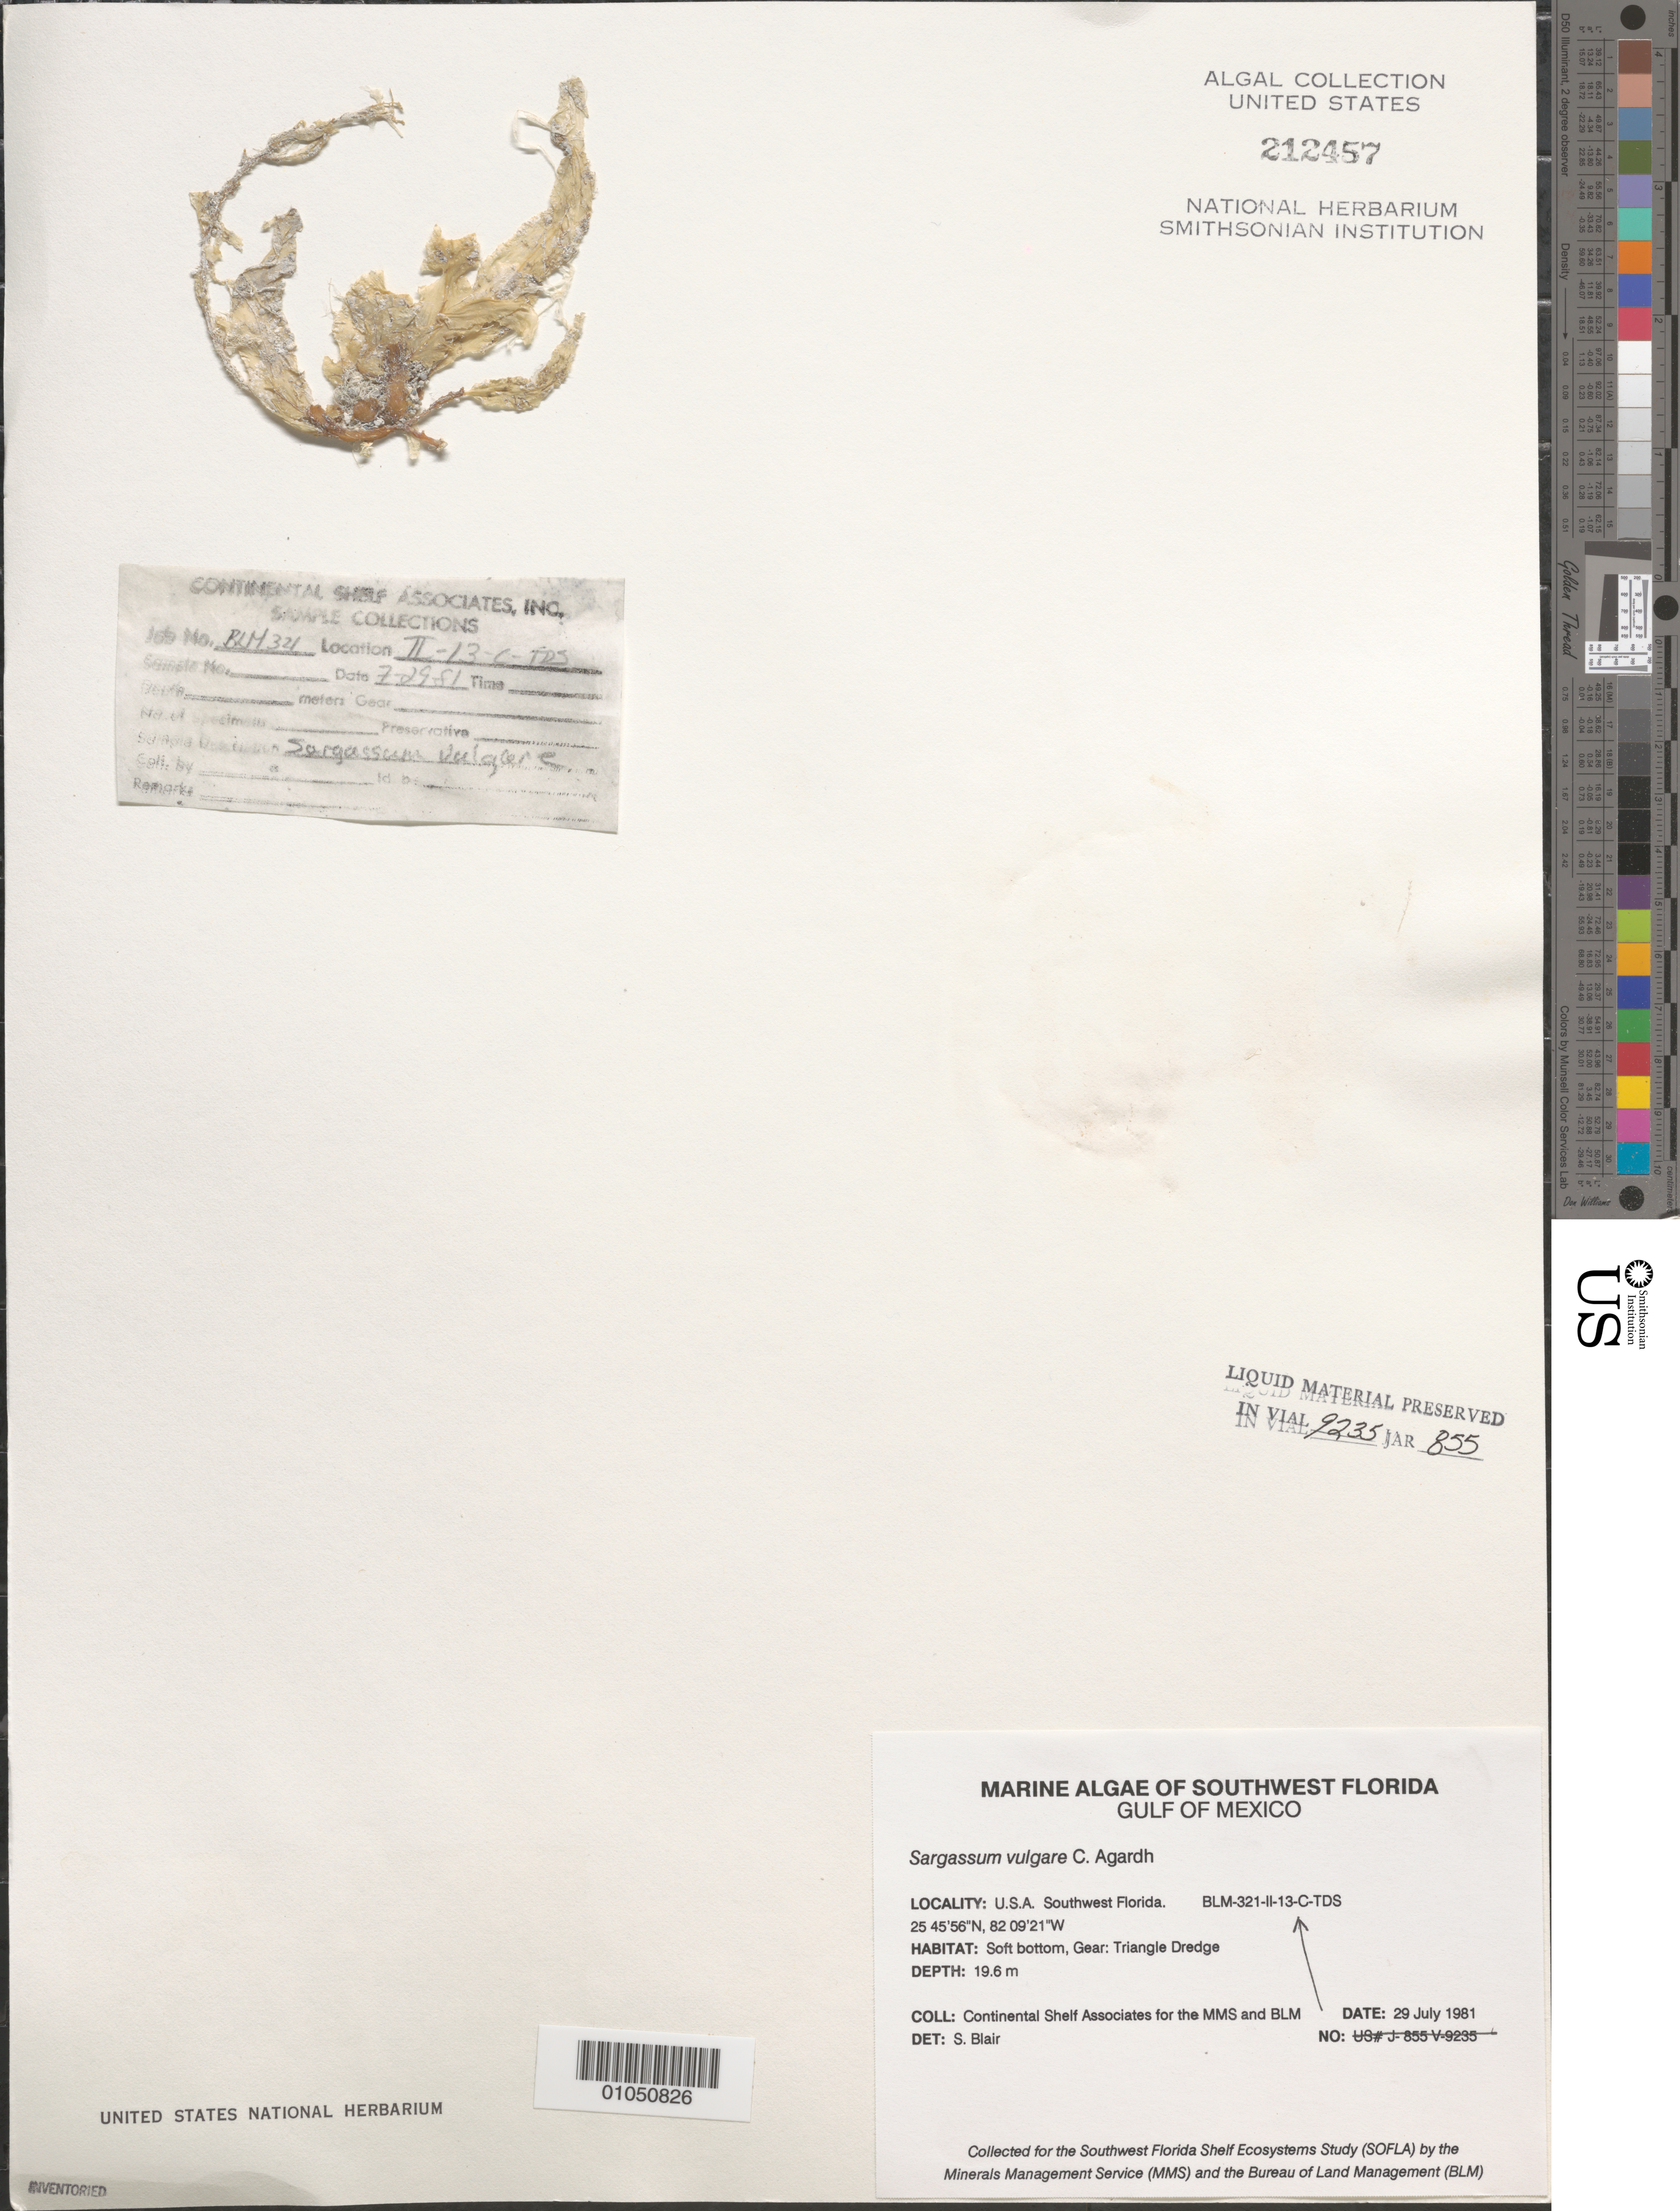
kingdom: Chromista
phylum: Ochrophyta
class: Phaeophyceae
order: Fucales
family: Sargassaceae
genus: Sargassum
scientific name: Sargassum vulgare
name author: C. Agardh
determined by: Blair, S. M.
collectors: Continental Shelf Associates for the MMS/BLM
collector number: BLM-321-II-13-C-TDS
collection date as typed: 29 Jul 1981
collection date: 1981-07-29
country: United States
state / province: Florida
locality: Gulf of Mexico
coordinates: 25 45'56"N, 82 09'21"W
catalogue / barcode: US 212457